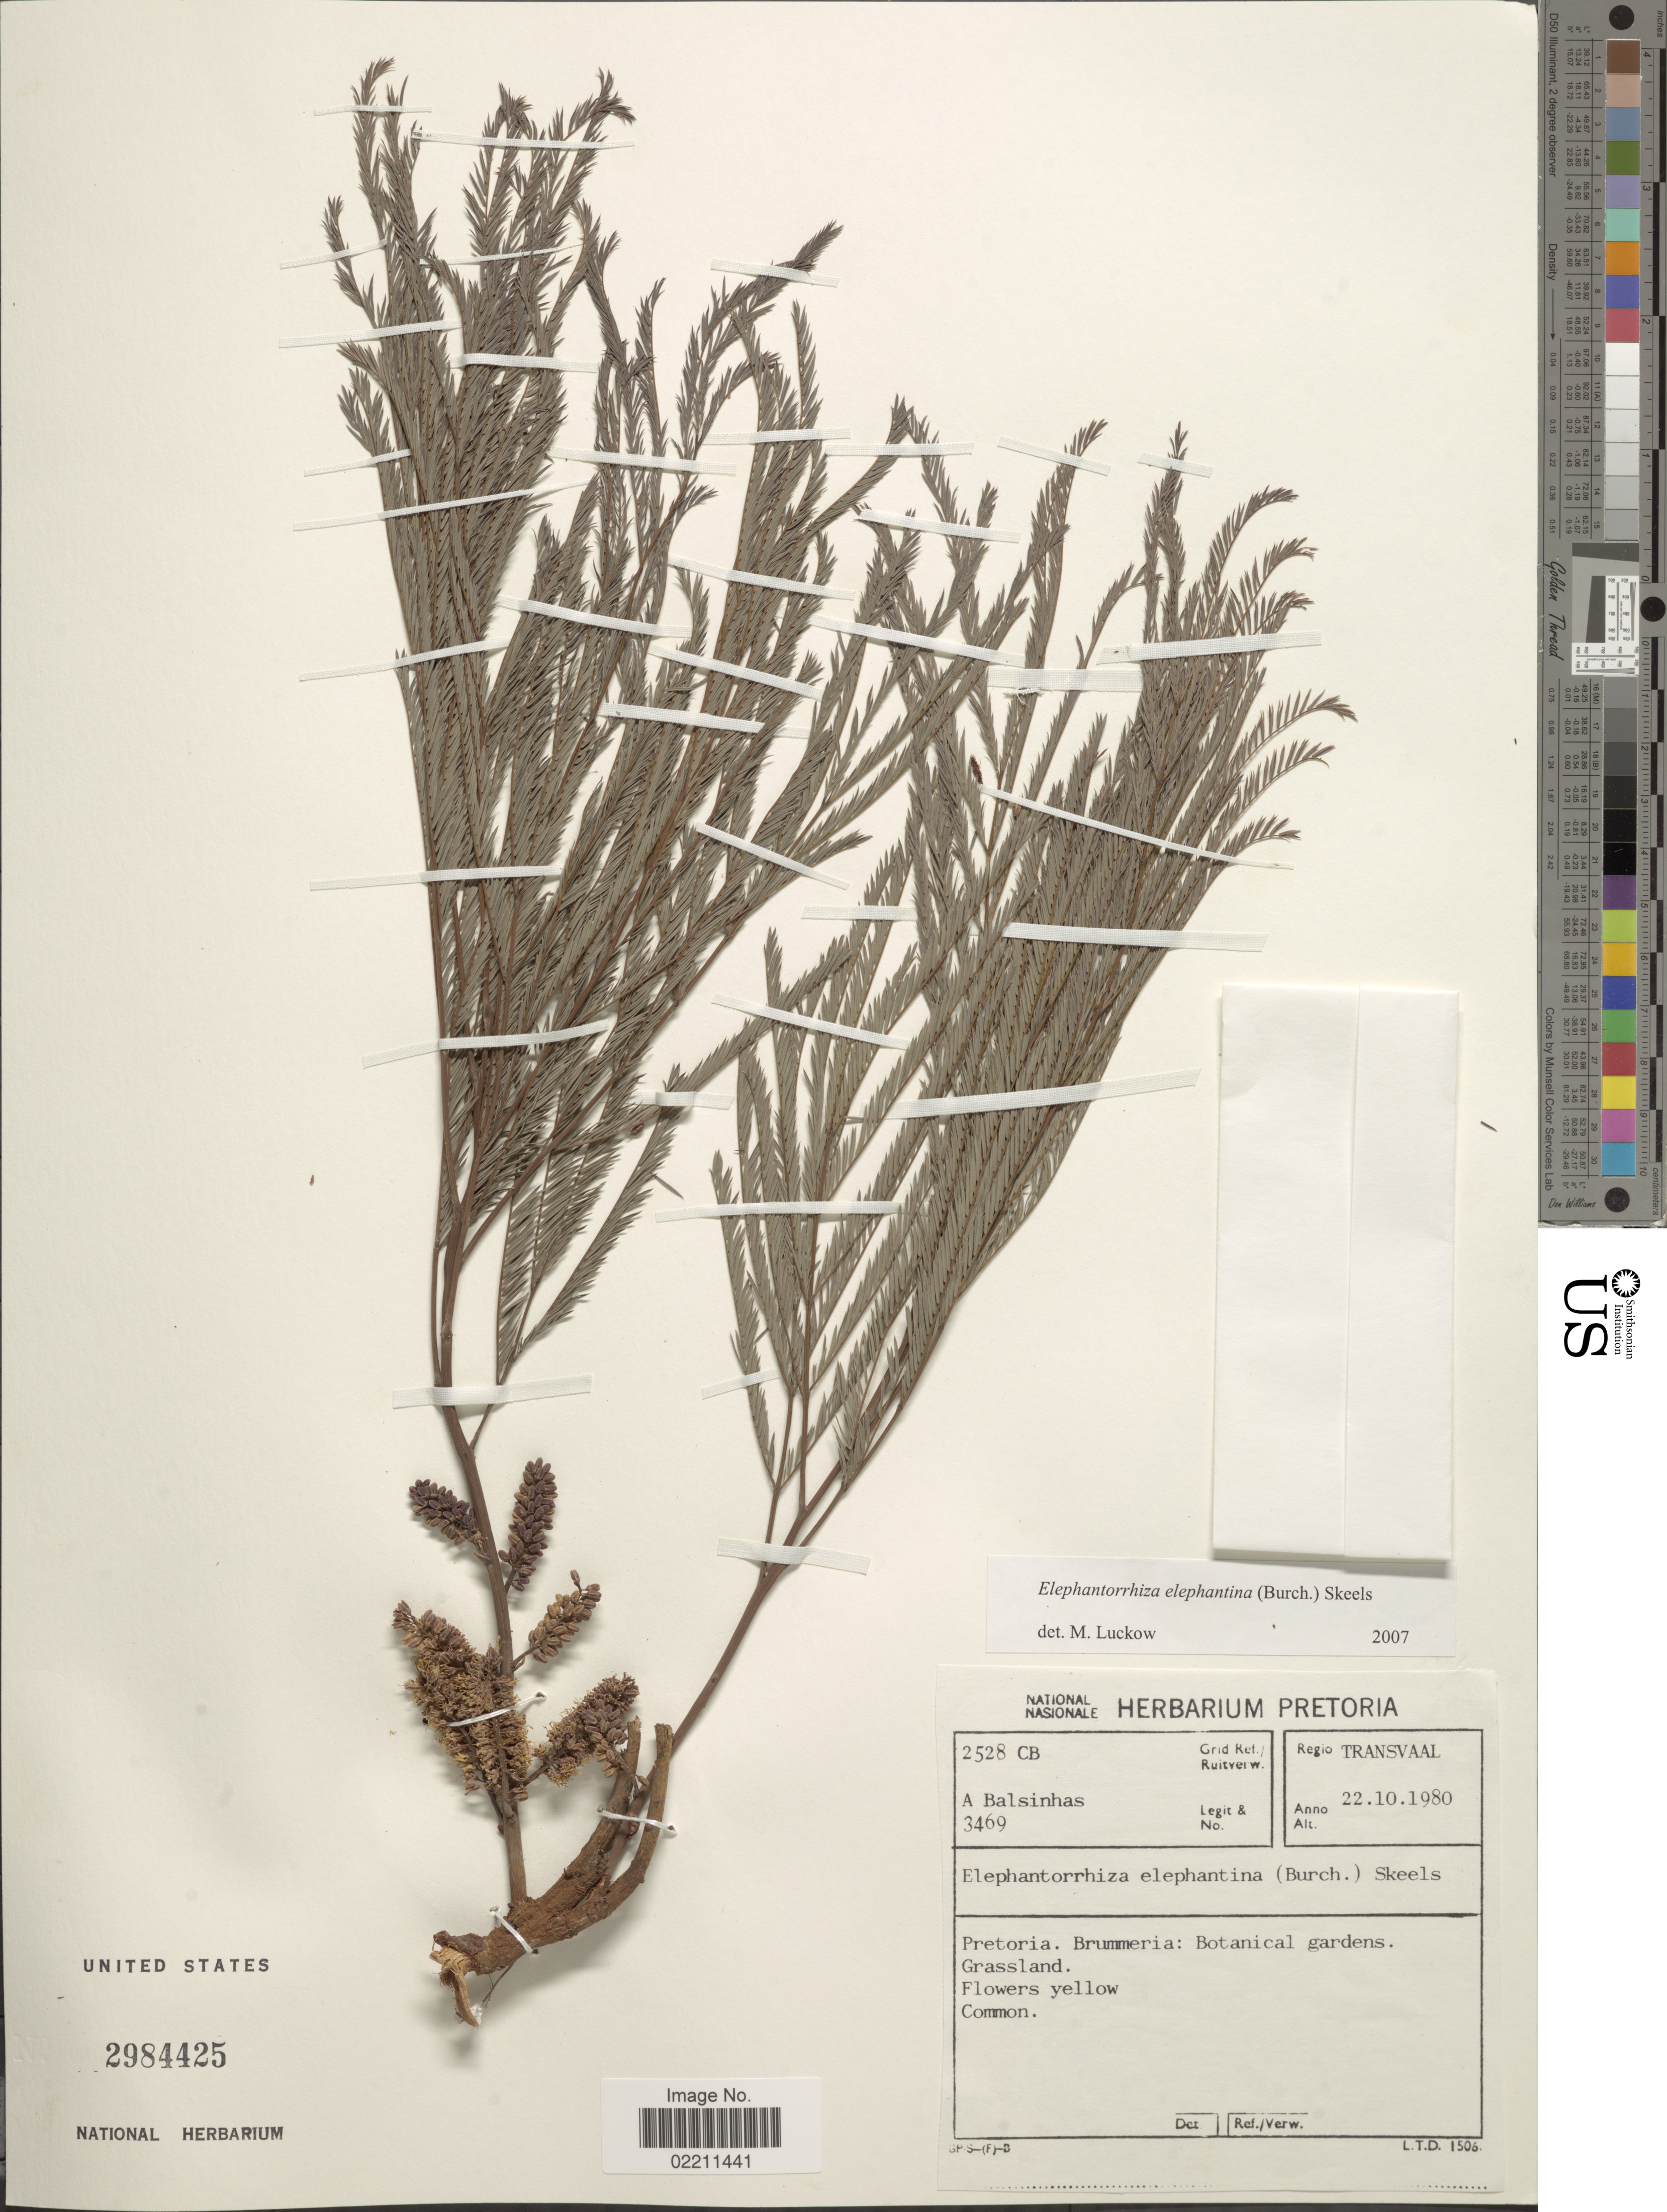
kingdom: Plantae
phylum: Tracheophyta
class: Magnoliopsida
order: Fabales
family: Fabaceae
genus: Entada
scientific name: Entada elephantina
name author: (Burch.) S.A. O'Donnell & G.P. Lewis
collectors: A. A. Balsinhas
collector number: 3469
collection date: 1980-10-22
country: South Africa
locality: Pretoria. Brummeria: Botanical gardens, Regio Transvaal.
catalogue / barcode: US 2984425